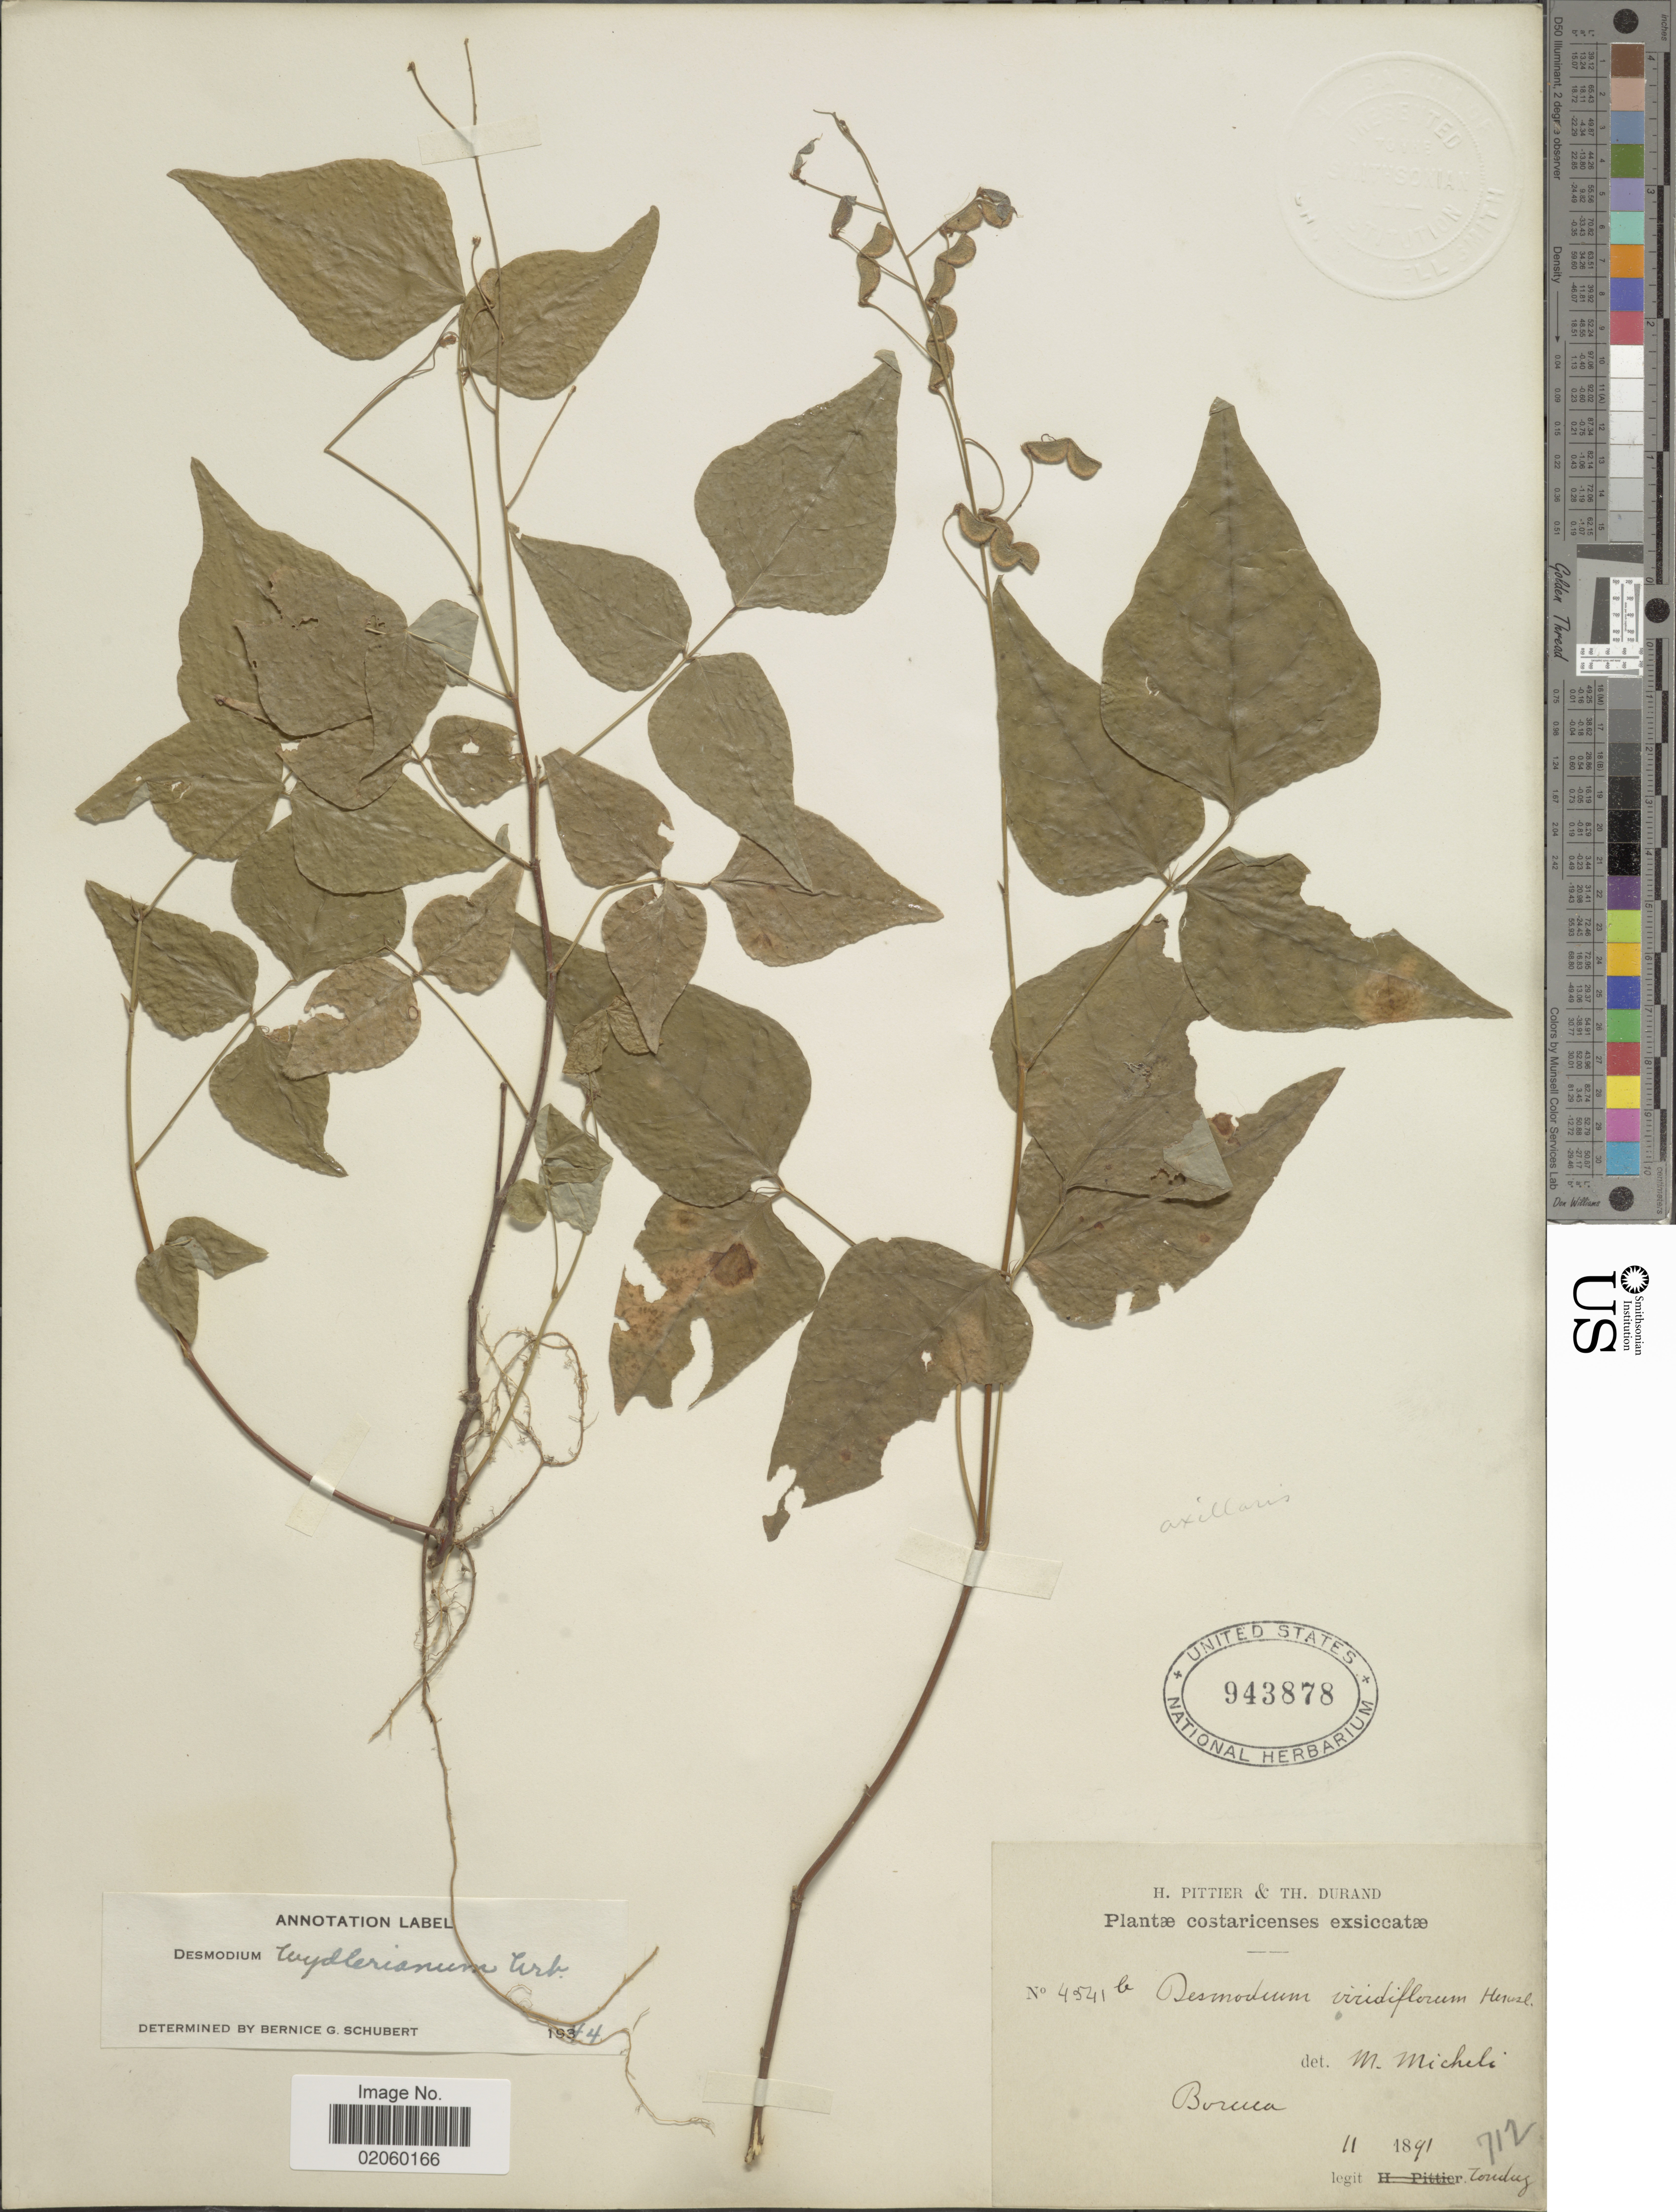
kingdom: Plantae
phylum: Tracheophyta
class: Magnoliopsida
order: Fabales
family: Fabaceae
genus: Desmodium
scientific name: Desmodium wydlerianum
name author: Urb.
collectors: A. Tonduz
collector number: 4541b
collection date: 1891-11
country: Costa Rica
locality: Boruca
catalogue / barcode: US 943878